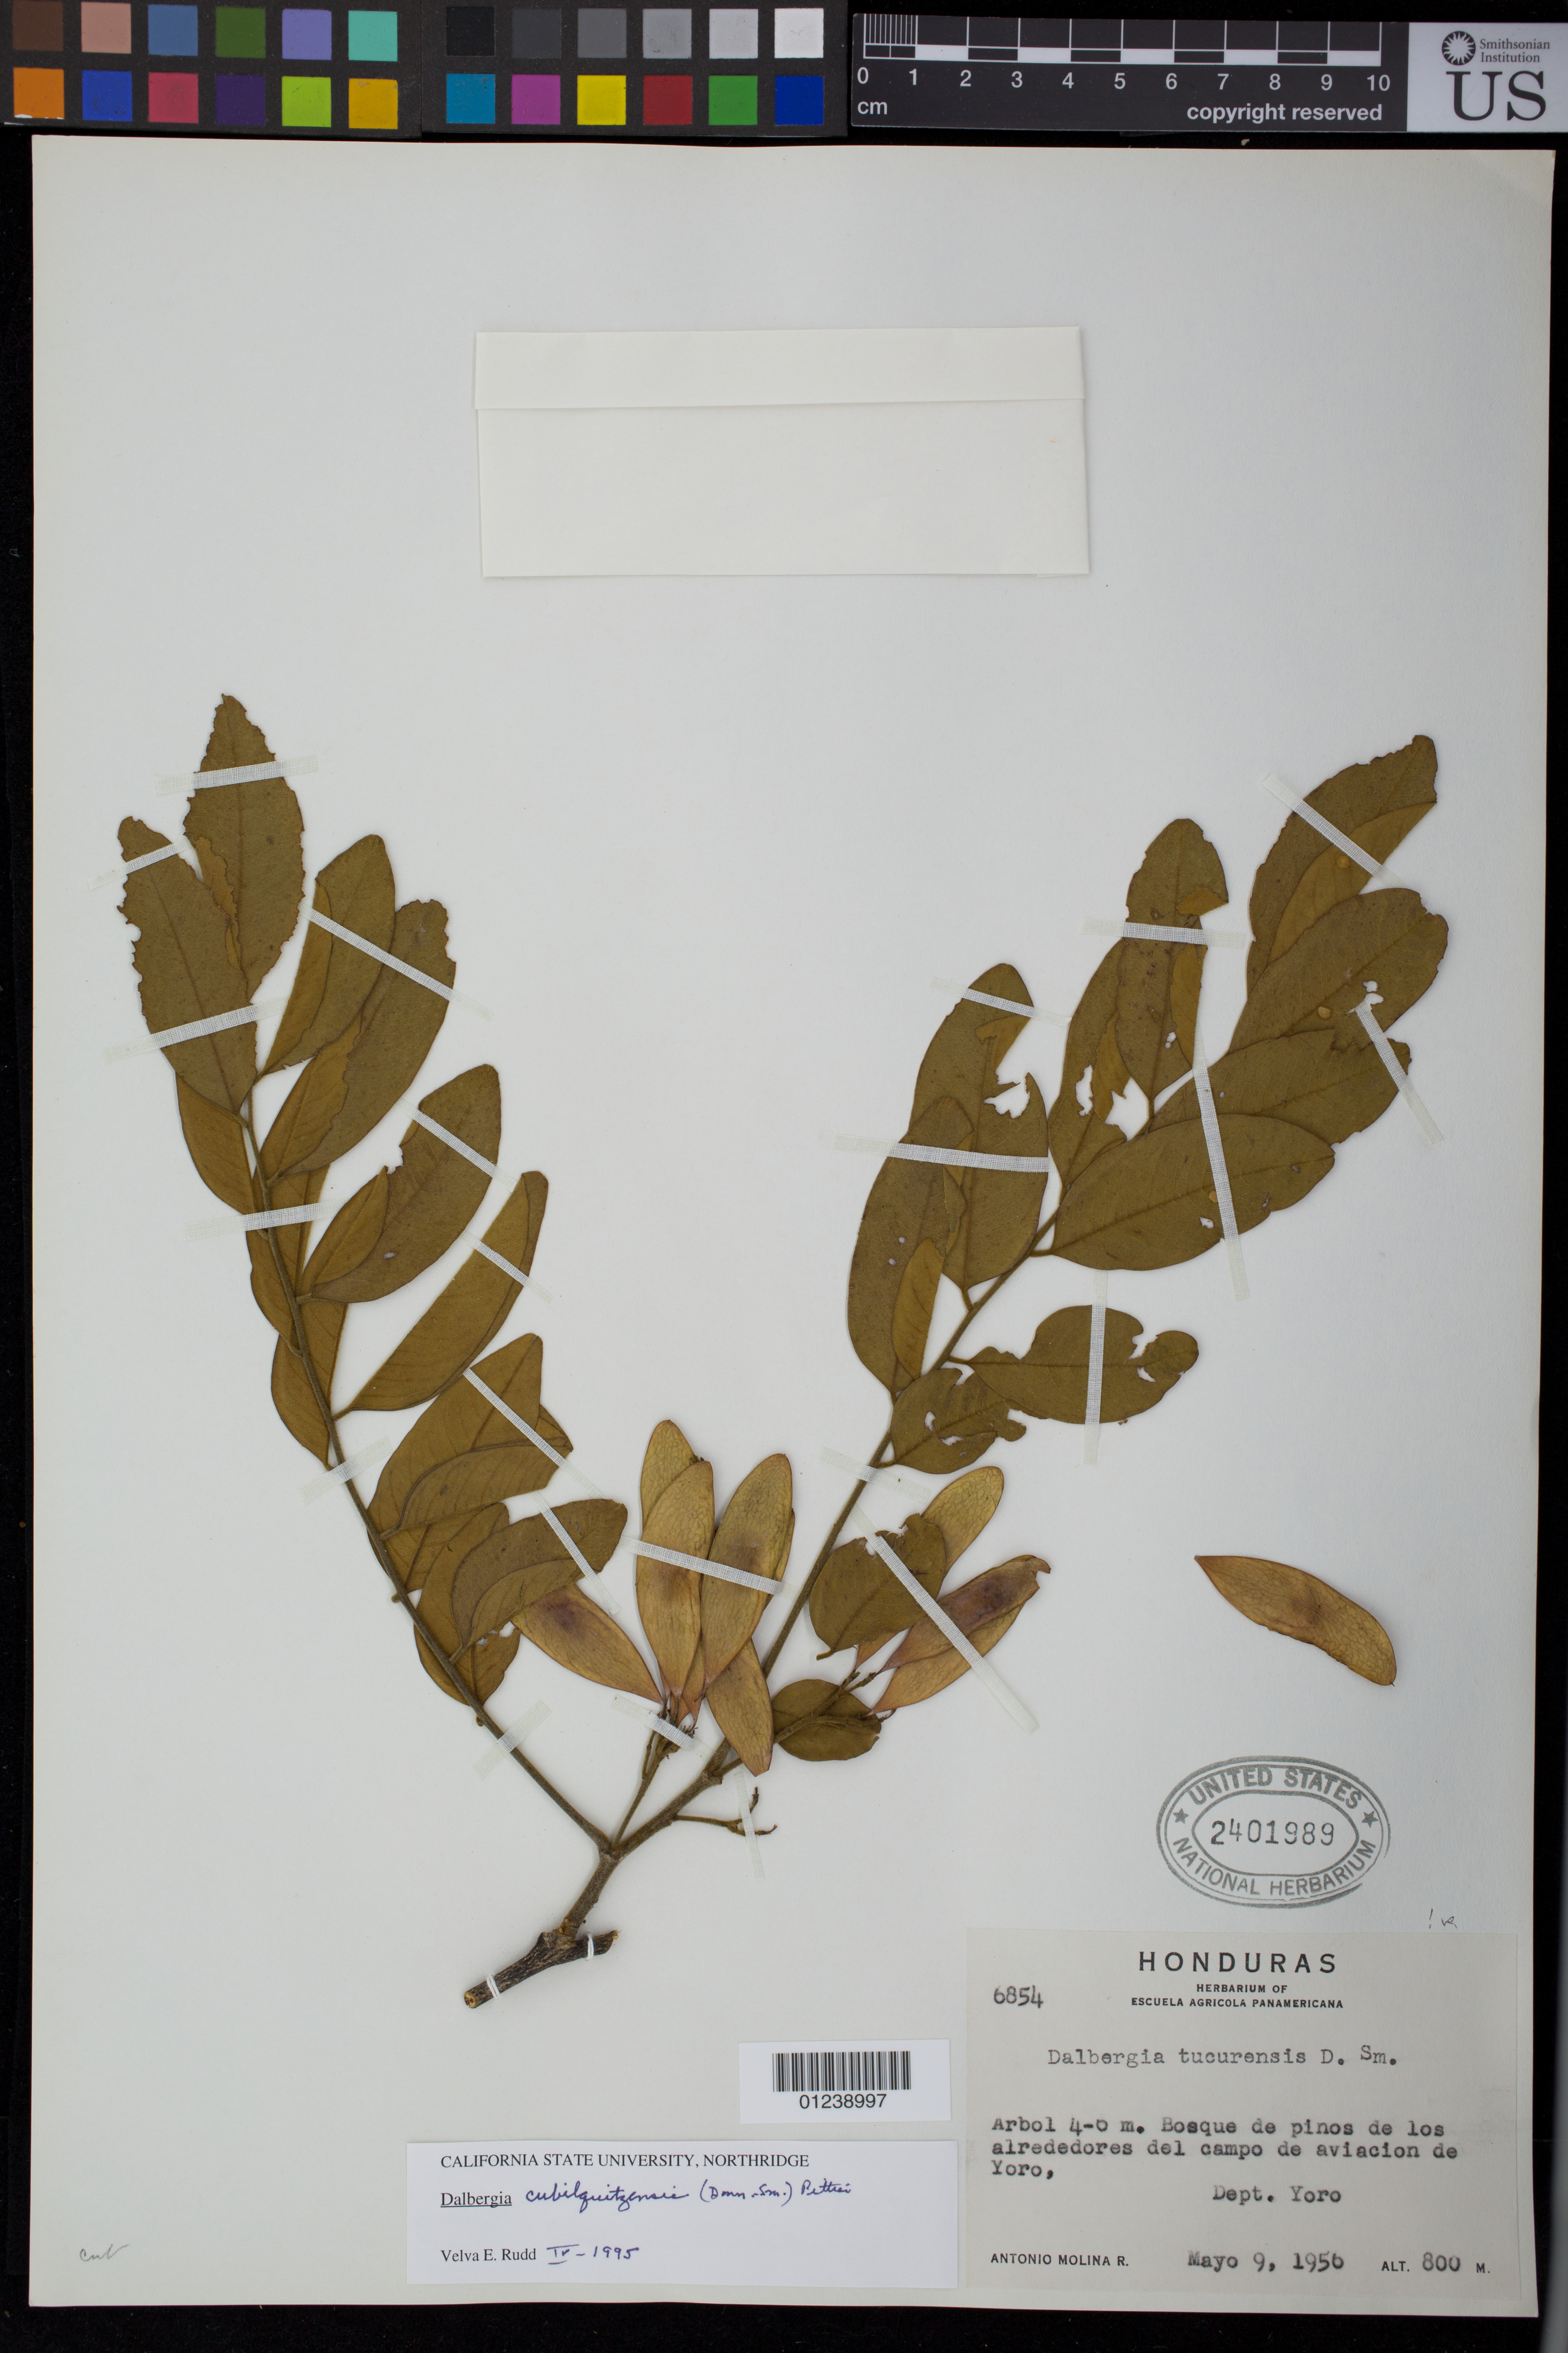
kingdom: Plantae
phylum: Tracheophyta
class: Magnoliopsida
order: Fabales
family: Fabaceae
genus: Dalbergia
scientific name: Dalbergia cubilquitzensis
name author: (Donn. Sm.) Pittier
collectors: A. Molina R.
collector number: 6854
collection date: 1956-05-09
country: Honduras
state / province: Yoro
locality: Bosque de pinos de los alrededores del campo de aviacion de Yoro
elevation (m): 800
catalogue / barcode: US 2401989